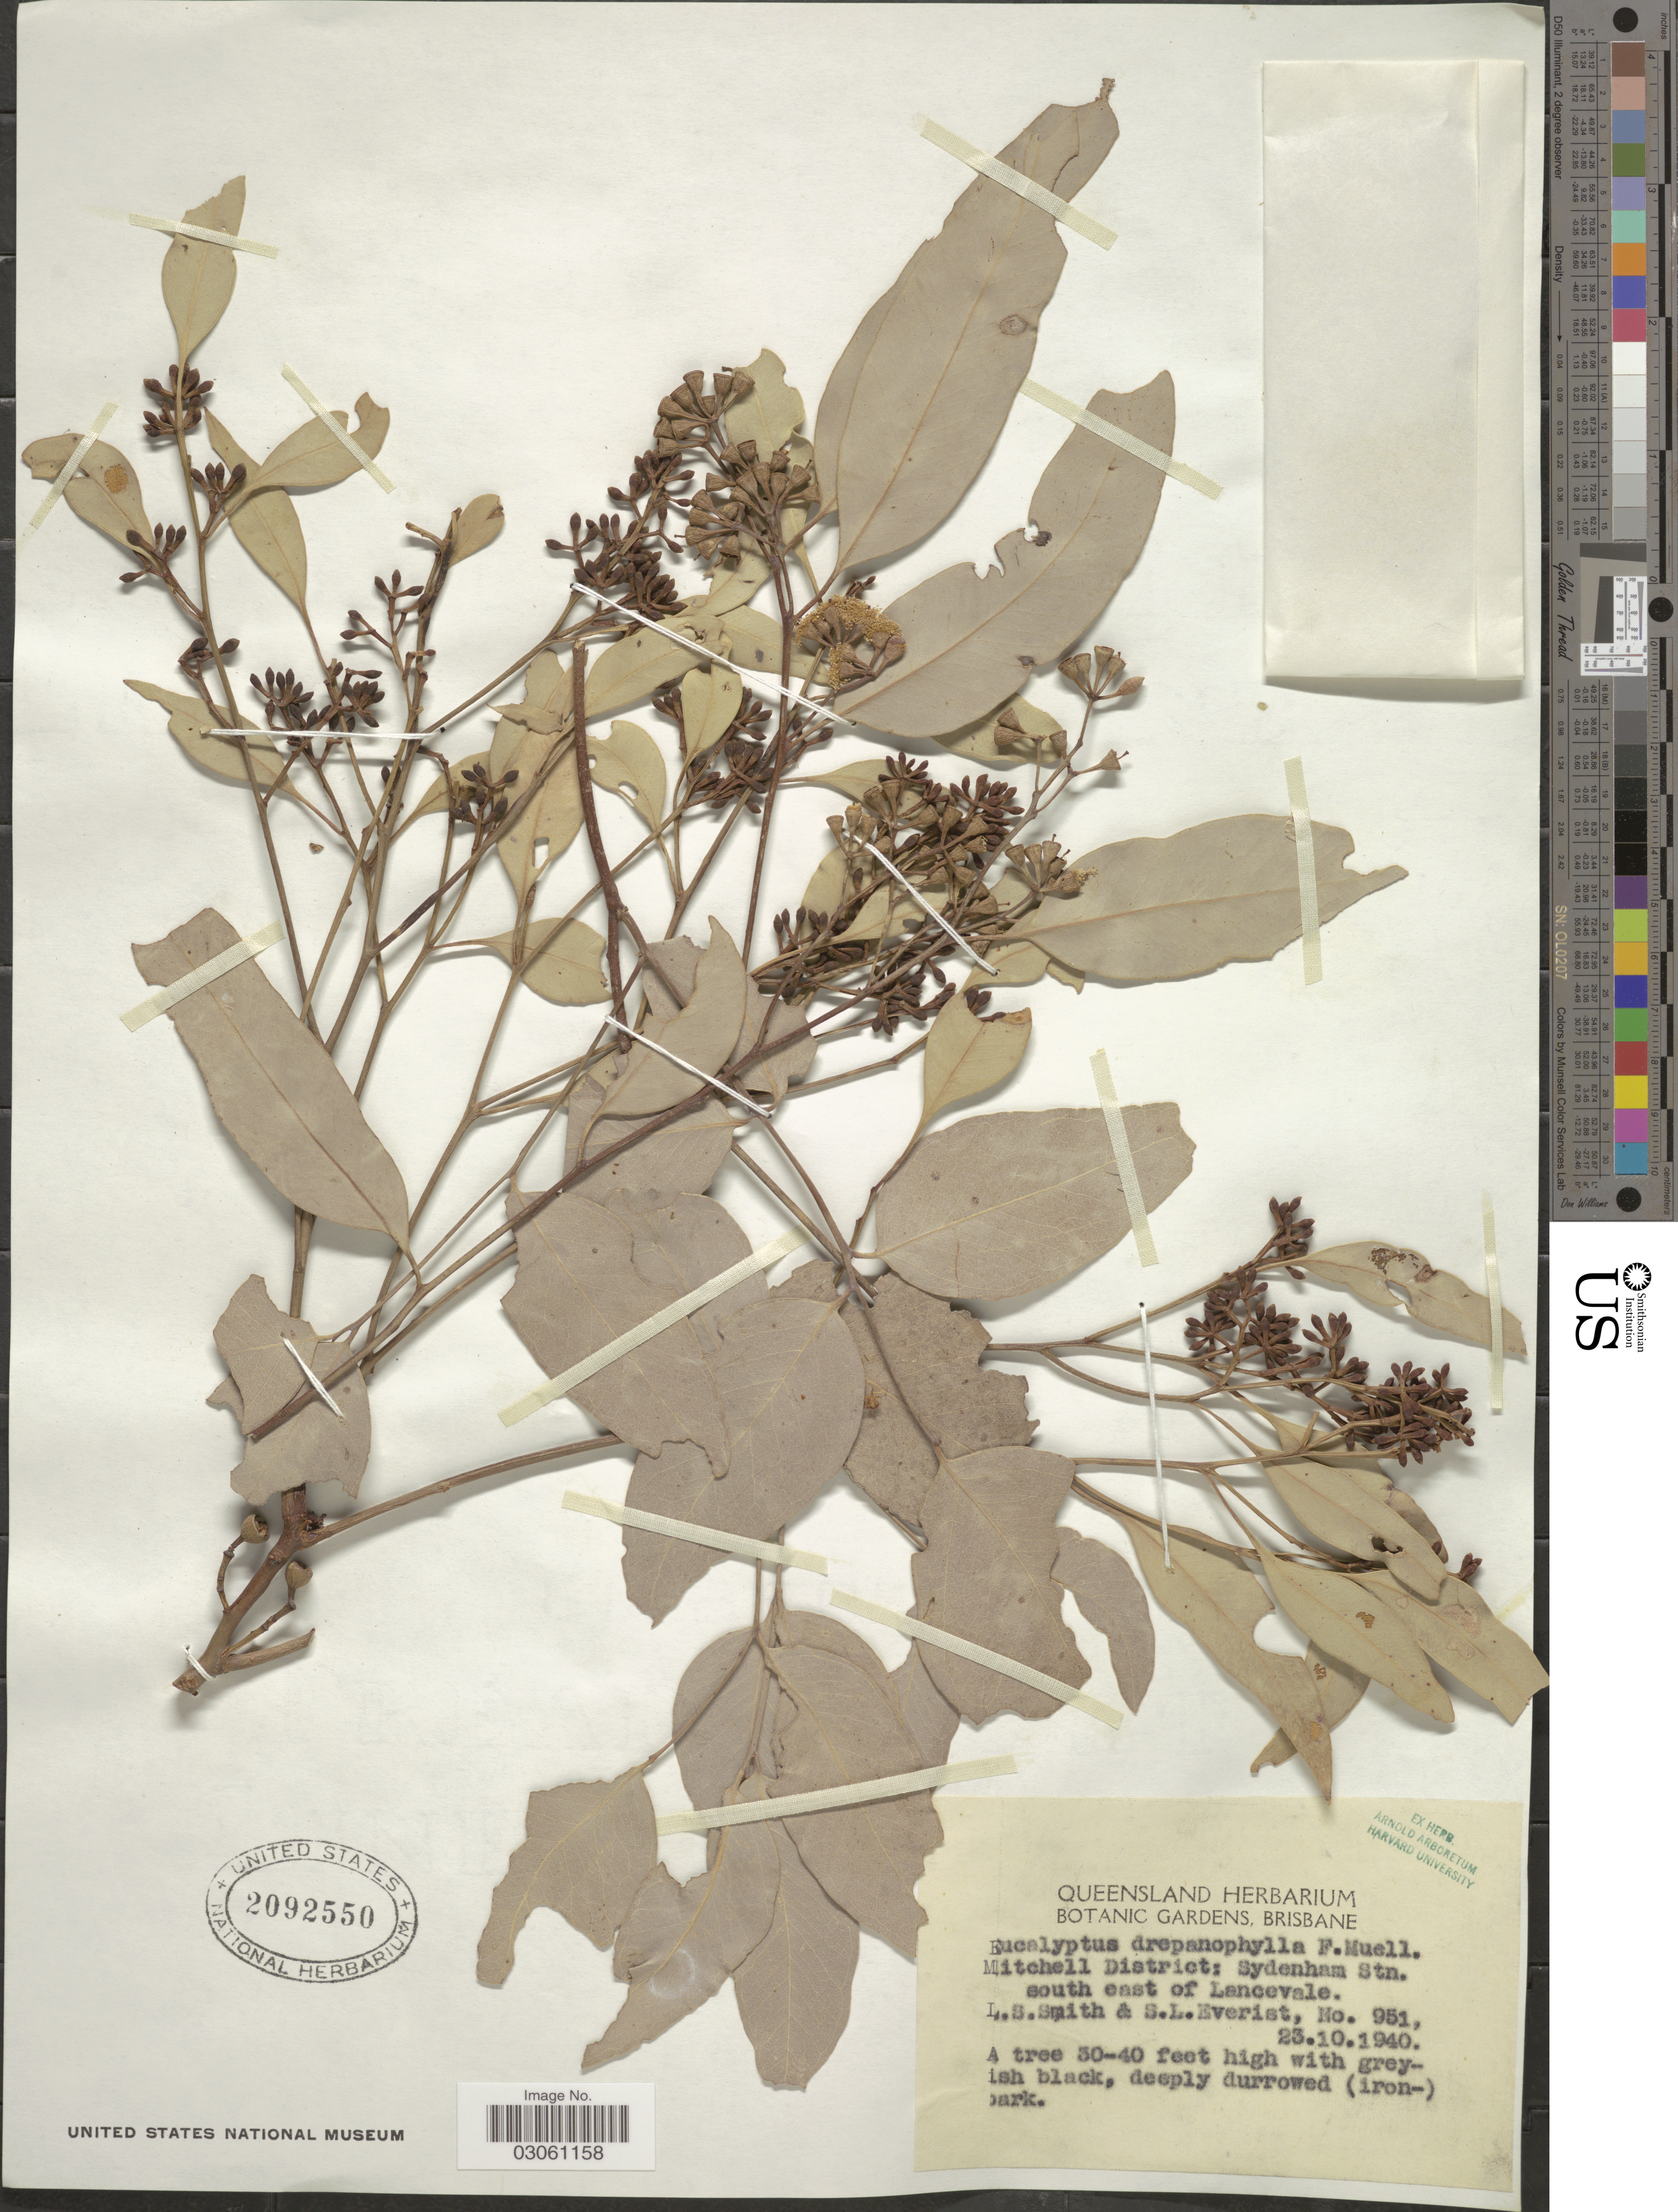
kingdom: Plantae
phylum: Tracheophyta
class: Magnoliopsida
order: Myrtales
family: Myrtaceae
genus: Eucalyptus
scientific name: Eucalyptus drepanophylla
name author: F. Muell. ex Benth.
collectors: L. Smith & S. Everist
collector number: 951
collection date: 1940-10-23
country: Australia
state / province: Queensland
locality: Mitchell District: Sydenham Stn. south east of Lancevale.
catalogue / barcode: US 2092550